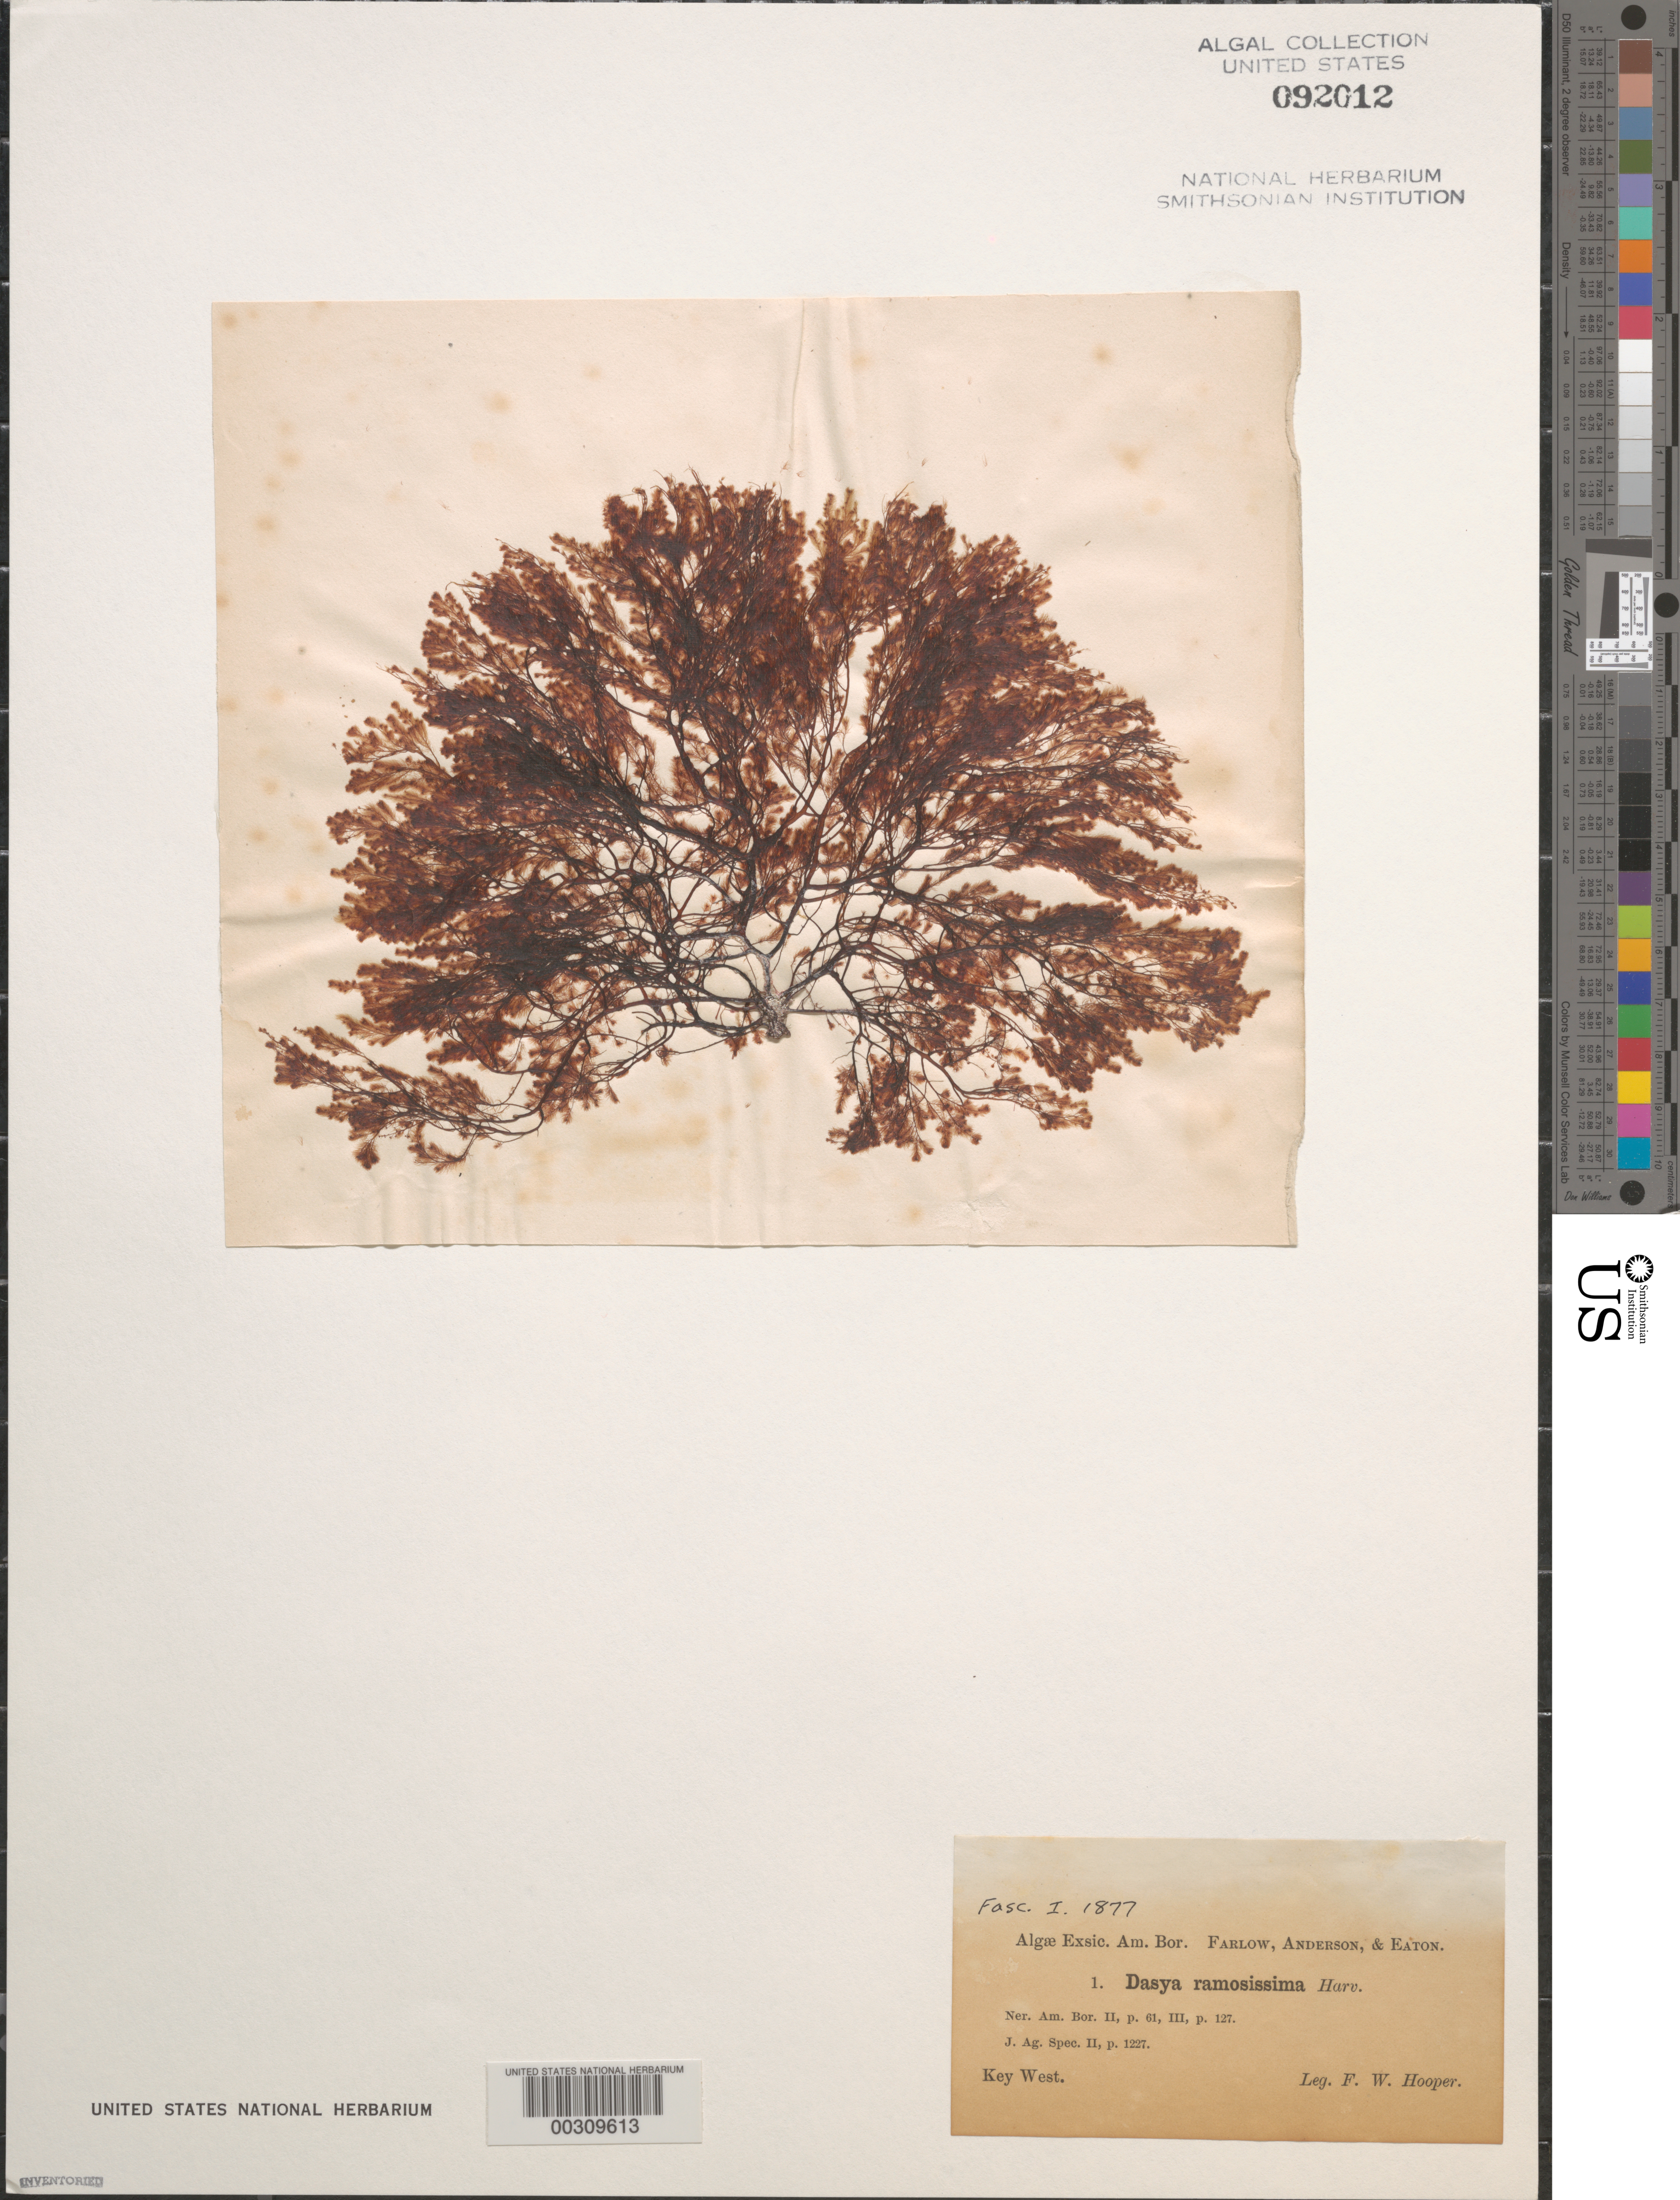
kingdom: Plantae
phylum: Rhodophyta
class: Florideophyceae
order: Ceramiales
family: Dasyaceae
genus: Dasya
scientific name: Dasya ramosissima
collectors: F. Hooper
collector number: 1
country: United States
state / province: Florida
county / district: Monroe County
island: Key West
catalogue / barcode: US 92012